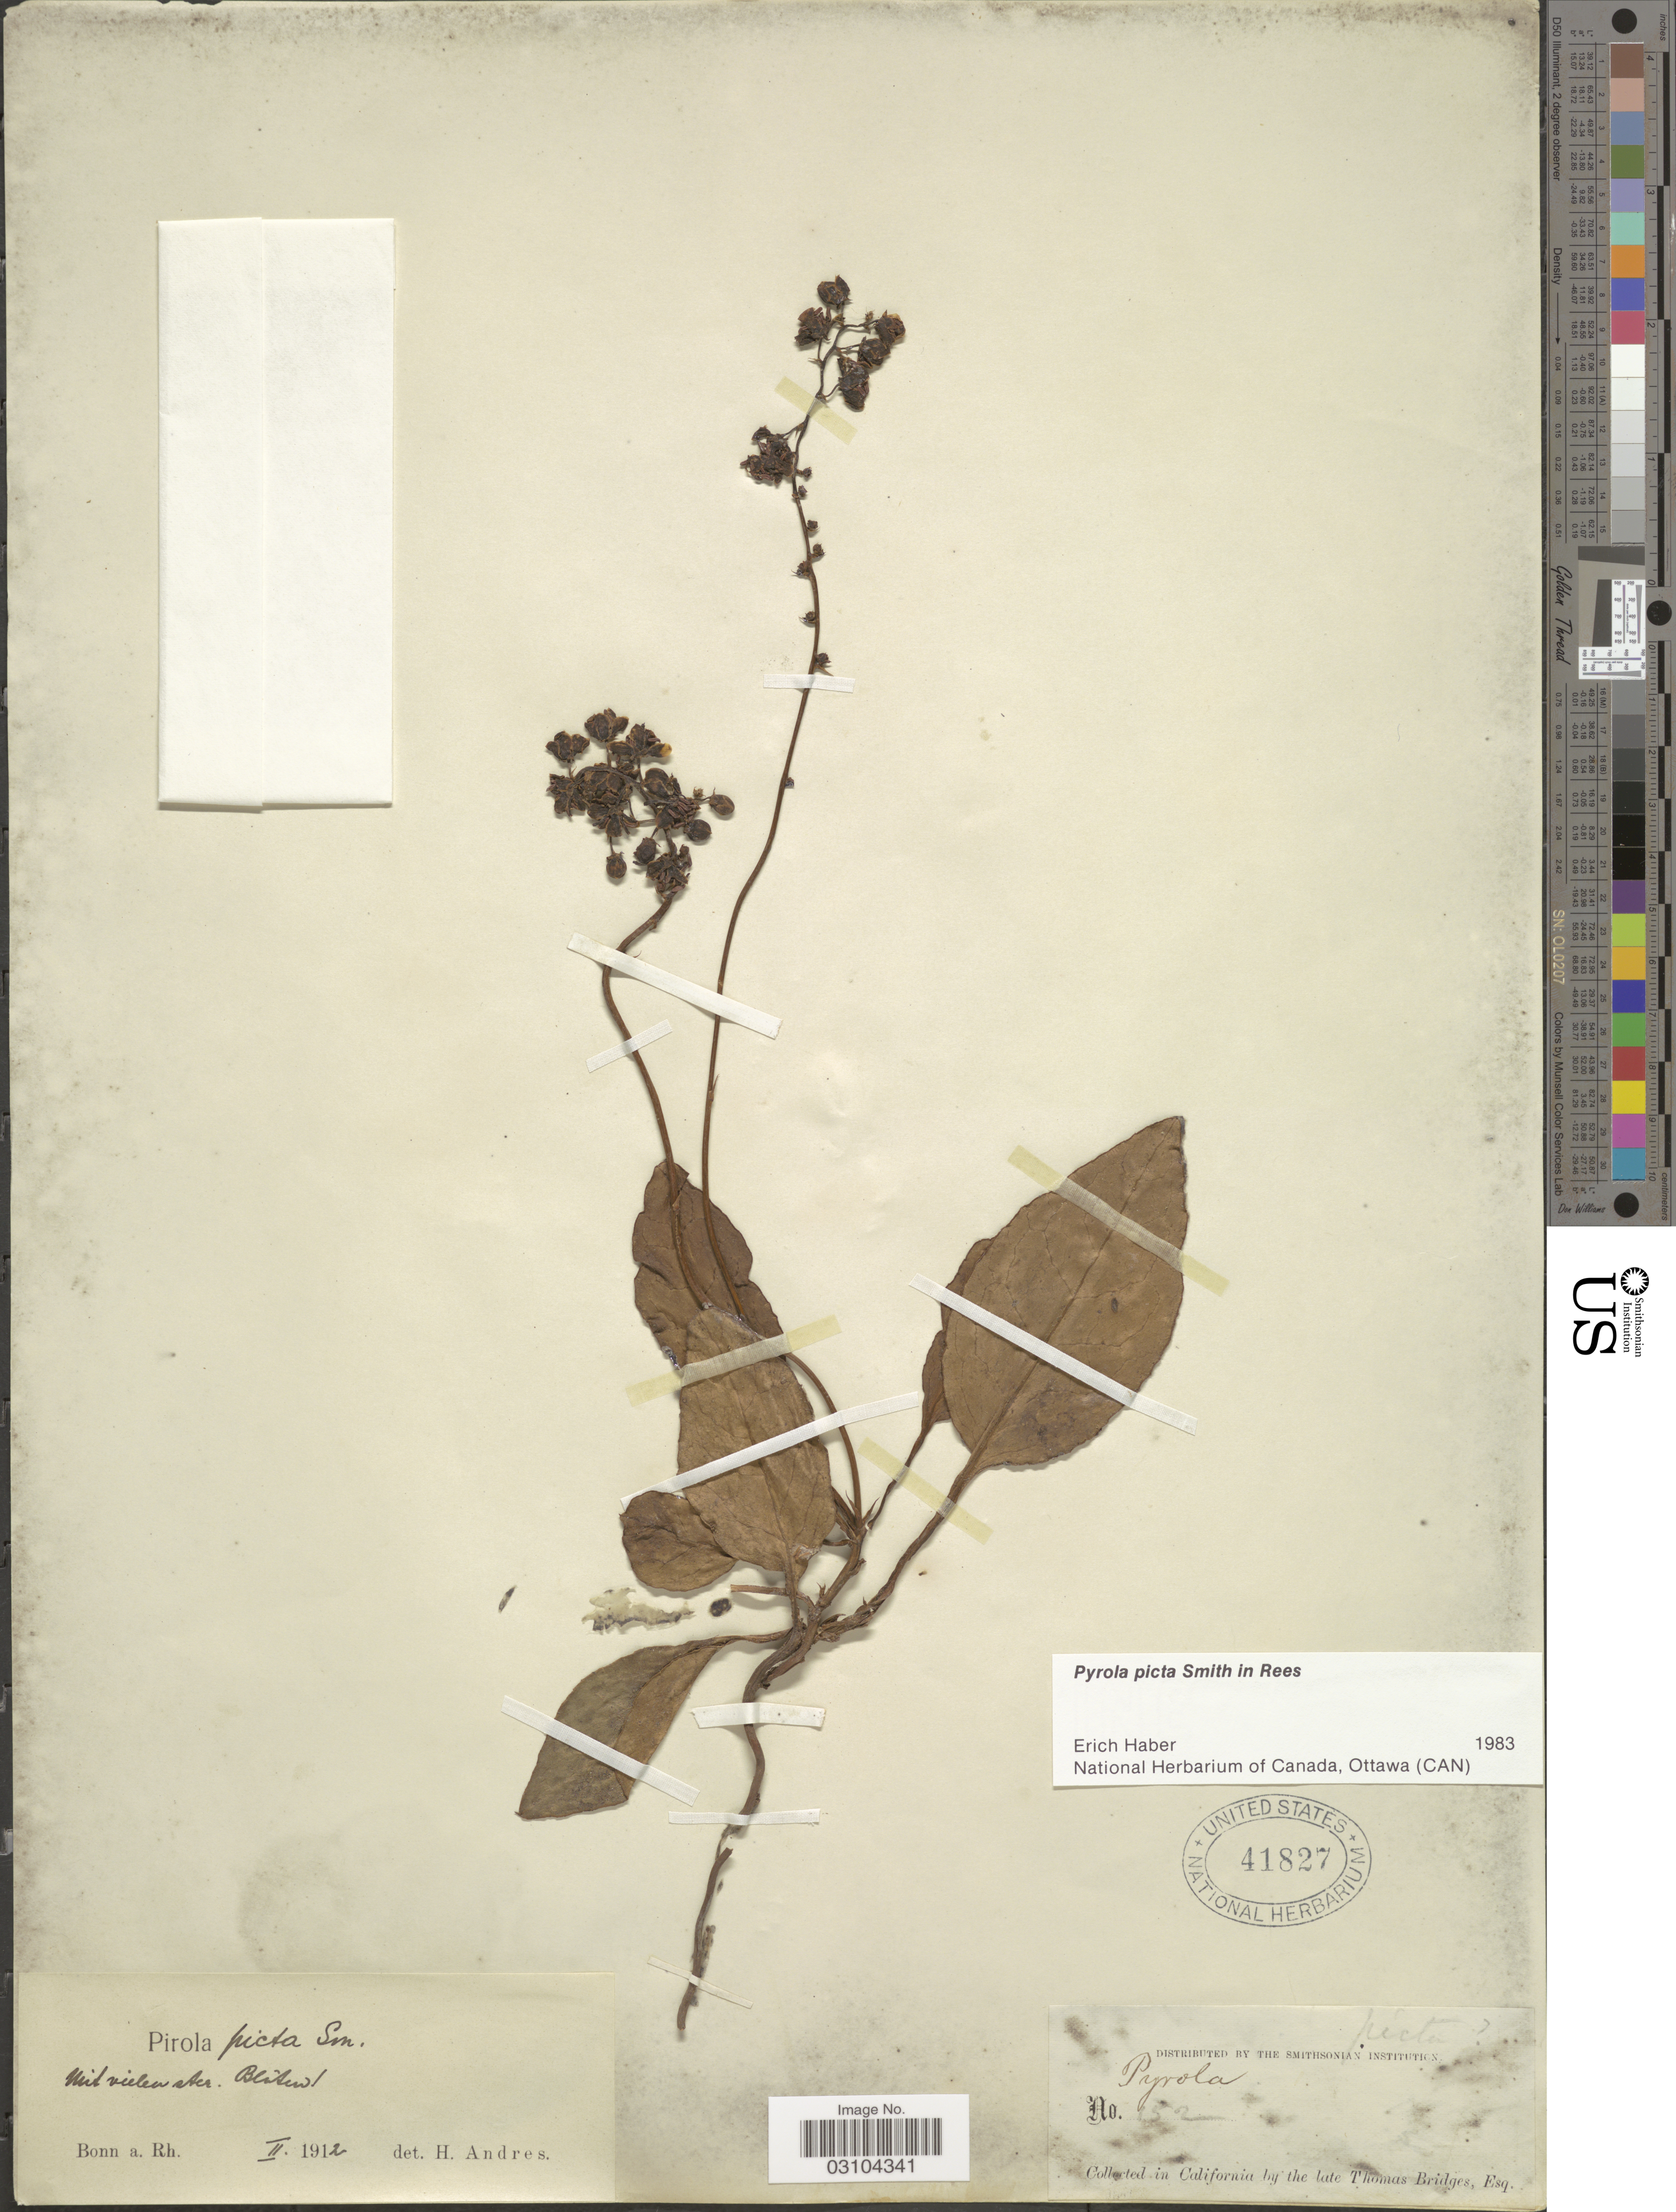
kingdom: Plantae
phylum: Tracheophyta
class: Magnoliopsida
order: Ericales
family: Ericaceae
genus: Pyrola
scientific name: Pyrola picta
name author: Sm. in Rees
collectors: T. Bridges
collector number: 152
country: United States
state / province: California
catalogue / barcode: US 41827